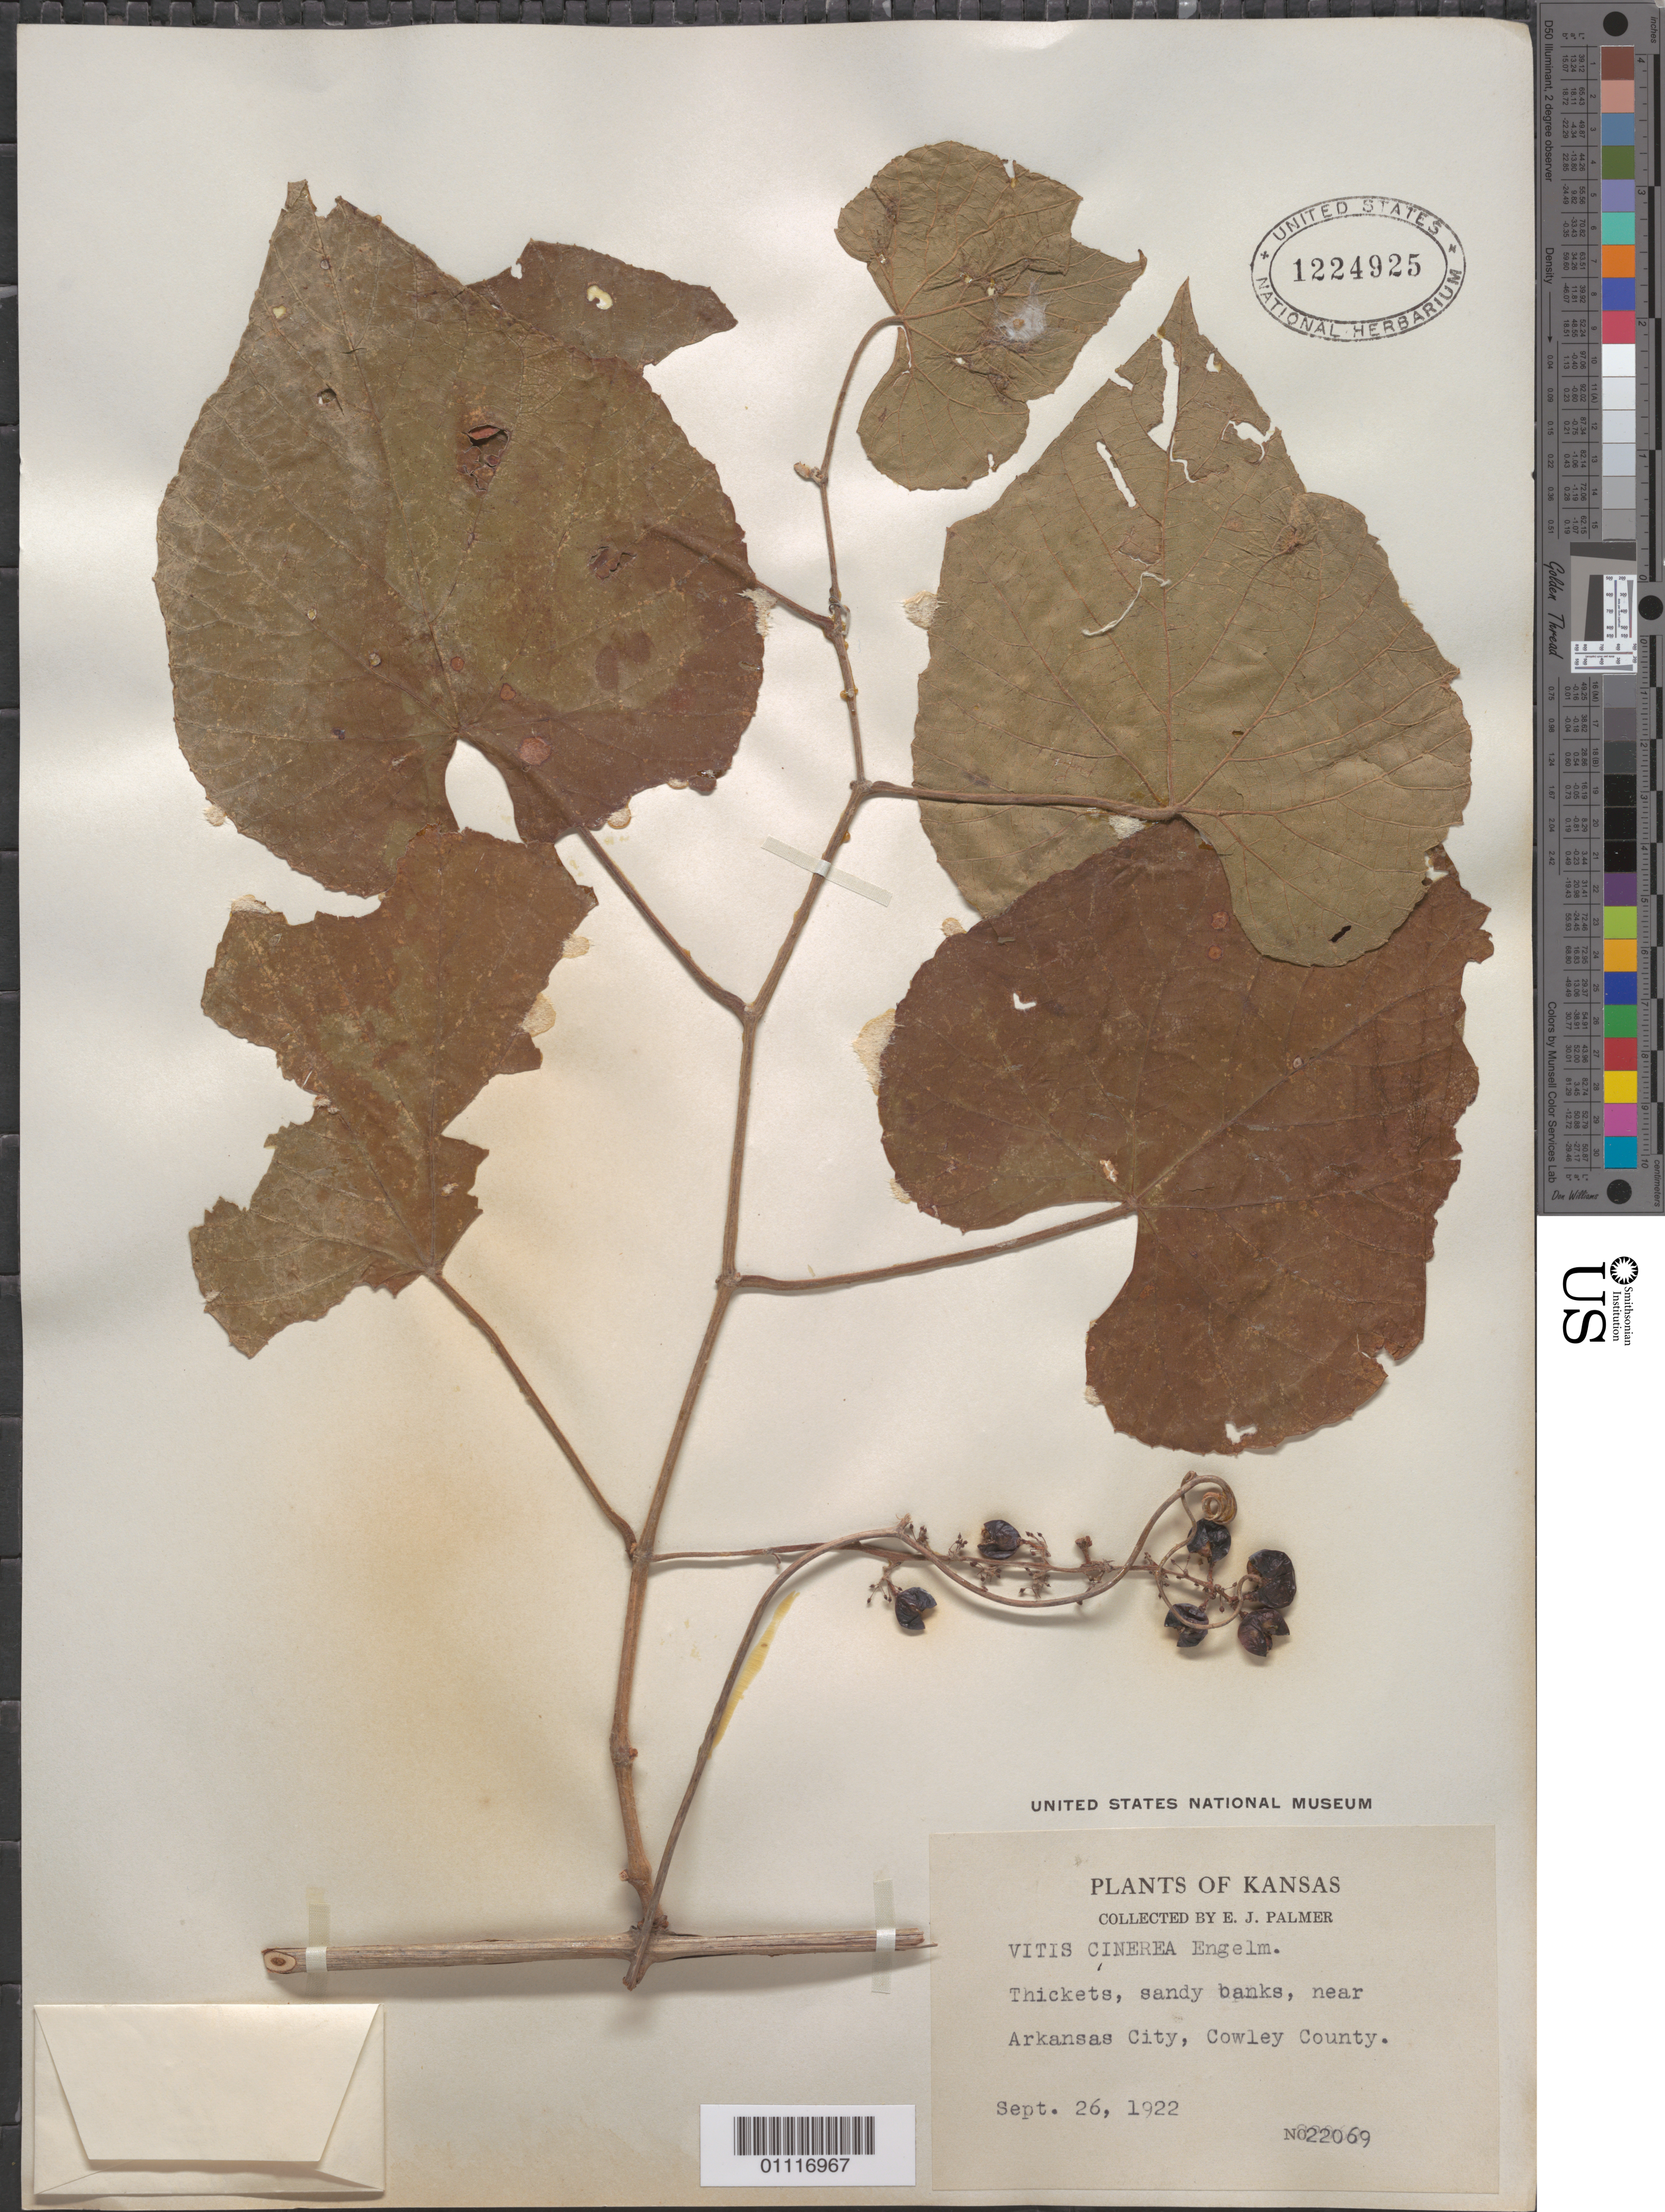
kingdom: Plantae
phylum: Tracheophyta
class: Magnoliopsida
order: Vitales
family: Vitaceae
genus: Vitis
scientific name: Vitis cinerea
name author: (Engelm.) Millardet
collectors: E. J. Palmer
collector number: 22069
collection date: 1922-09-26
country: United States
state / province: Kansas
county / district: Cowley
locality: Thickets, Sandy banks, near Arkansas City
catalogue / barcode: US 1224925